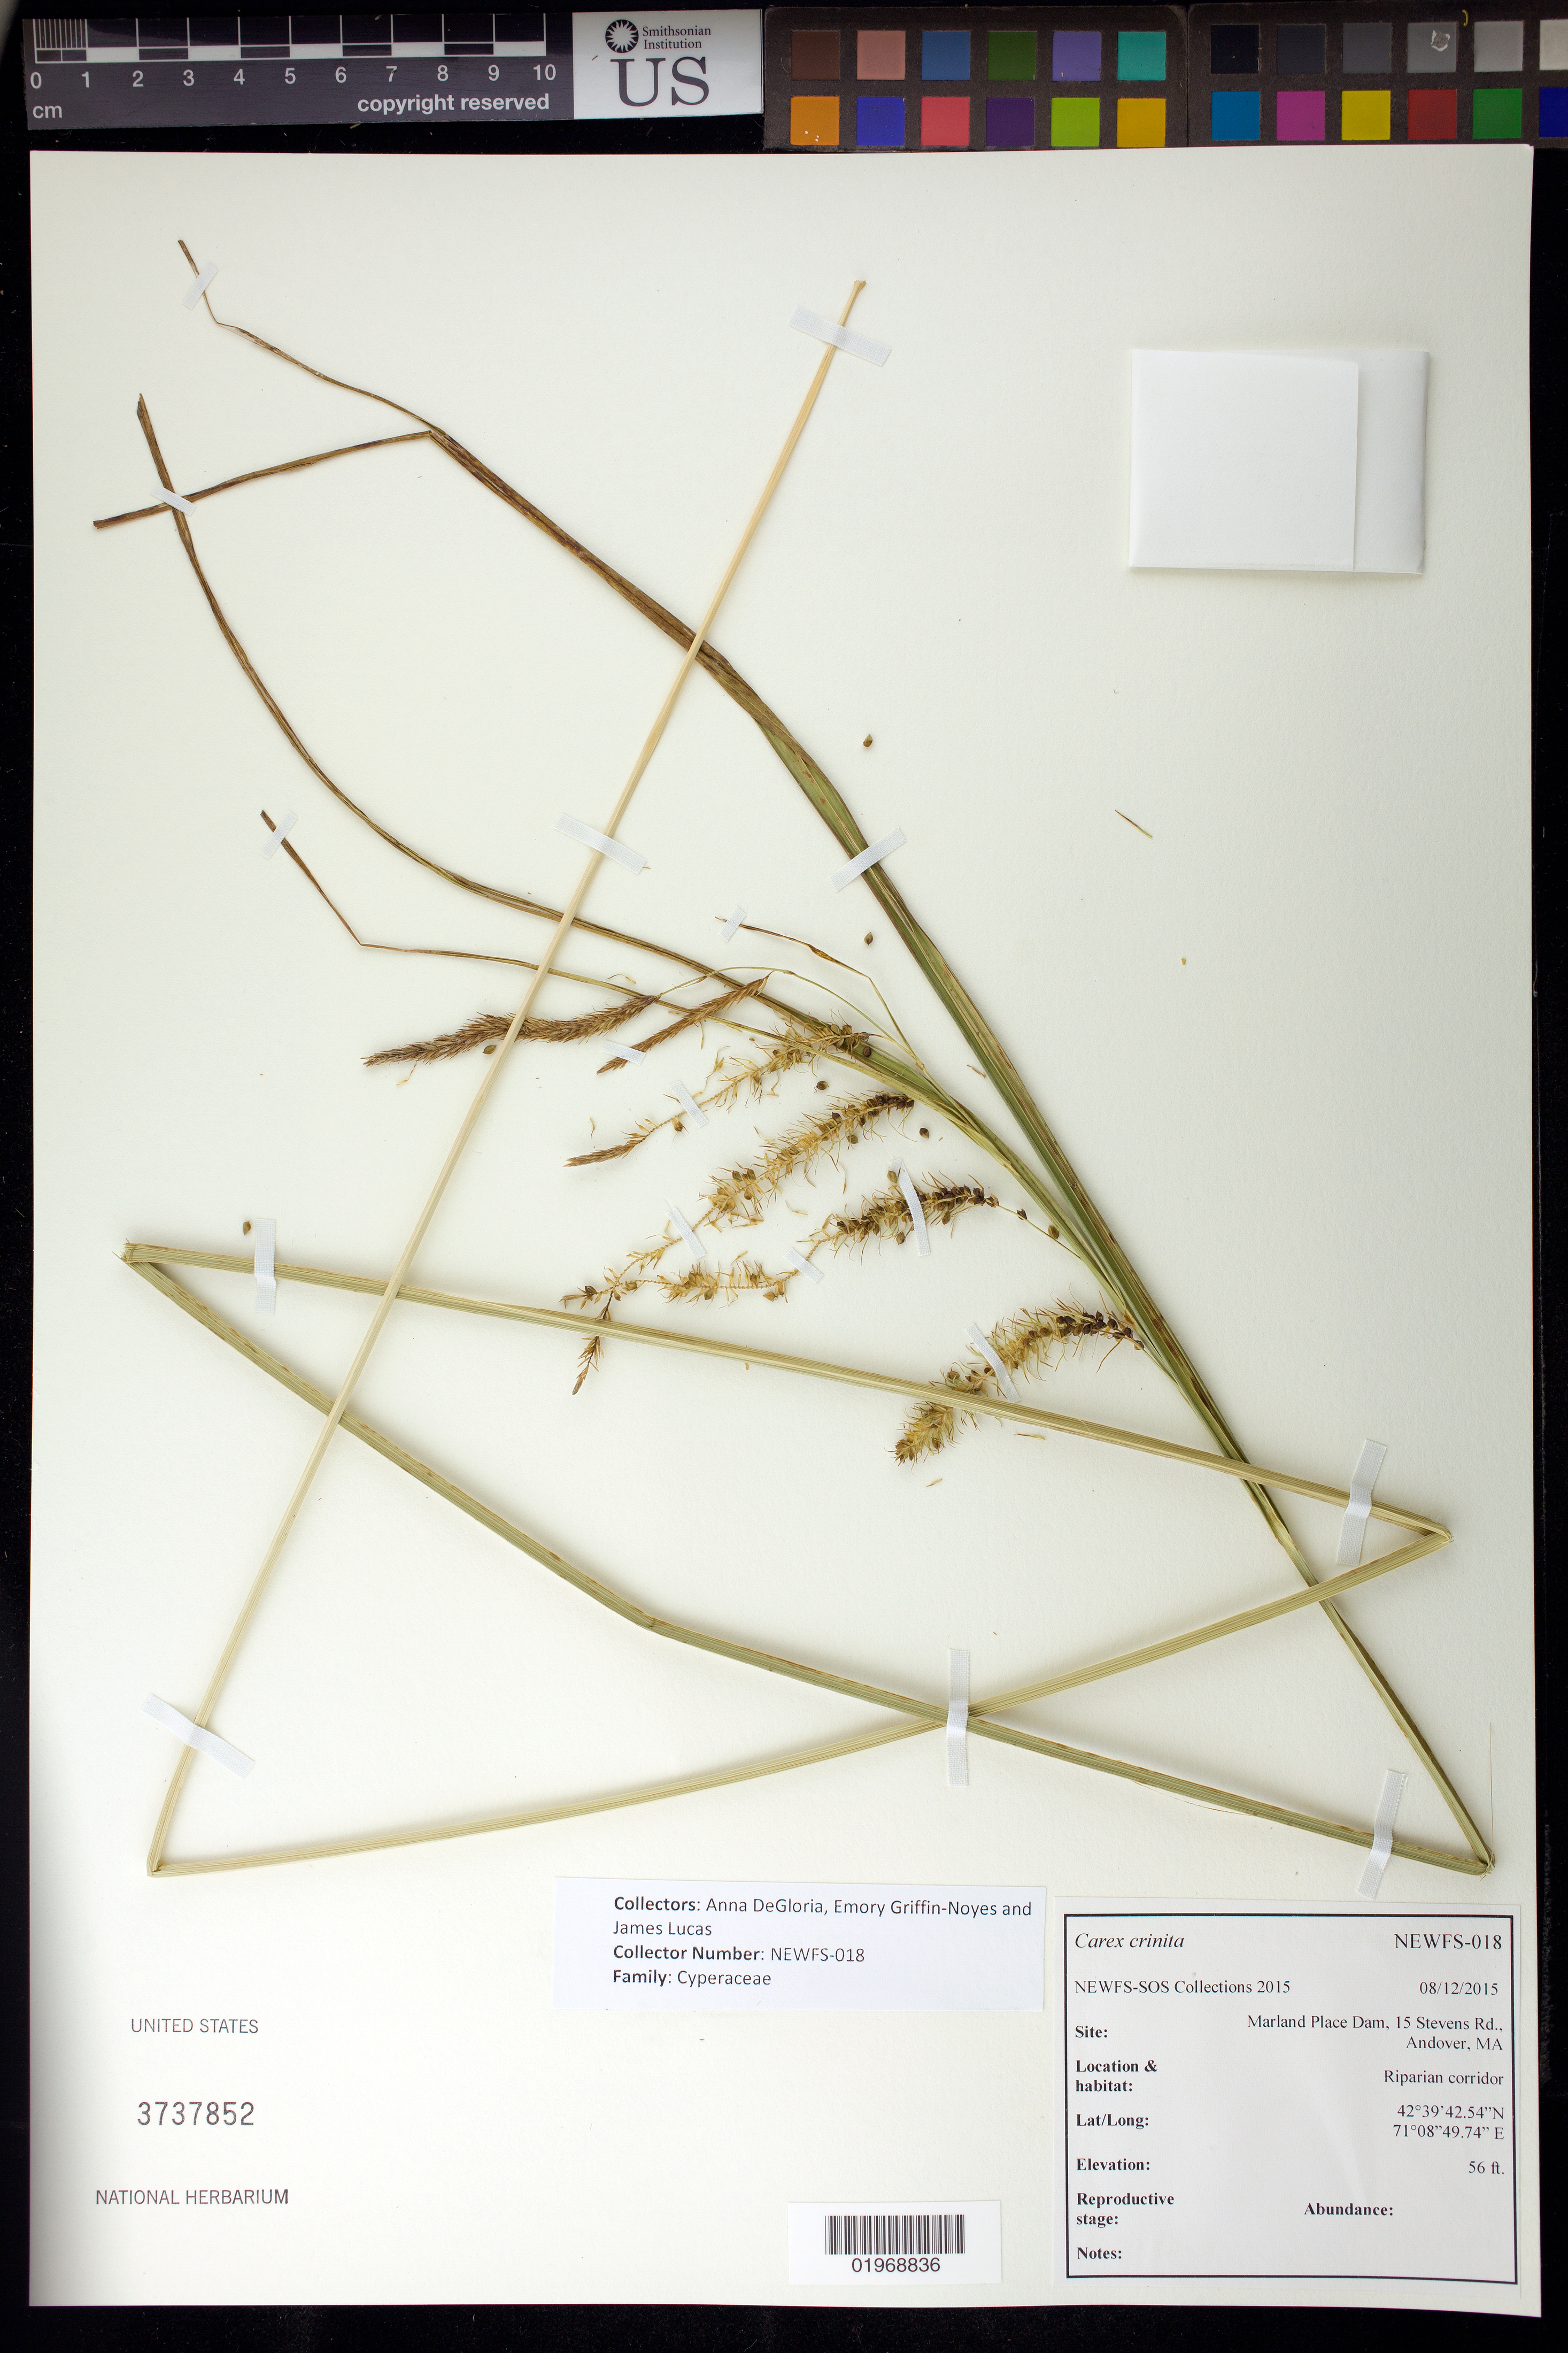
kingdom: Plantae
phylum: Tracheophyta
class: Liliopsida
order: Poales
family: Cyperaceae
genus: Carex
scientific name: Carex crinita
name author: Lam.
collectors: A. DeGloria, E. Griffin-Noyes & J. Lucas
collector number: NEWFS-018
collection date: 2015-08-12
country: United States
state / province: Massachusetts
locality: Marland Place Dan, 15 Stevens Rd., Andover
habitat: Riparian corridor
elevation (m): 17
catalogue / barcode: US 3737852